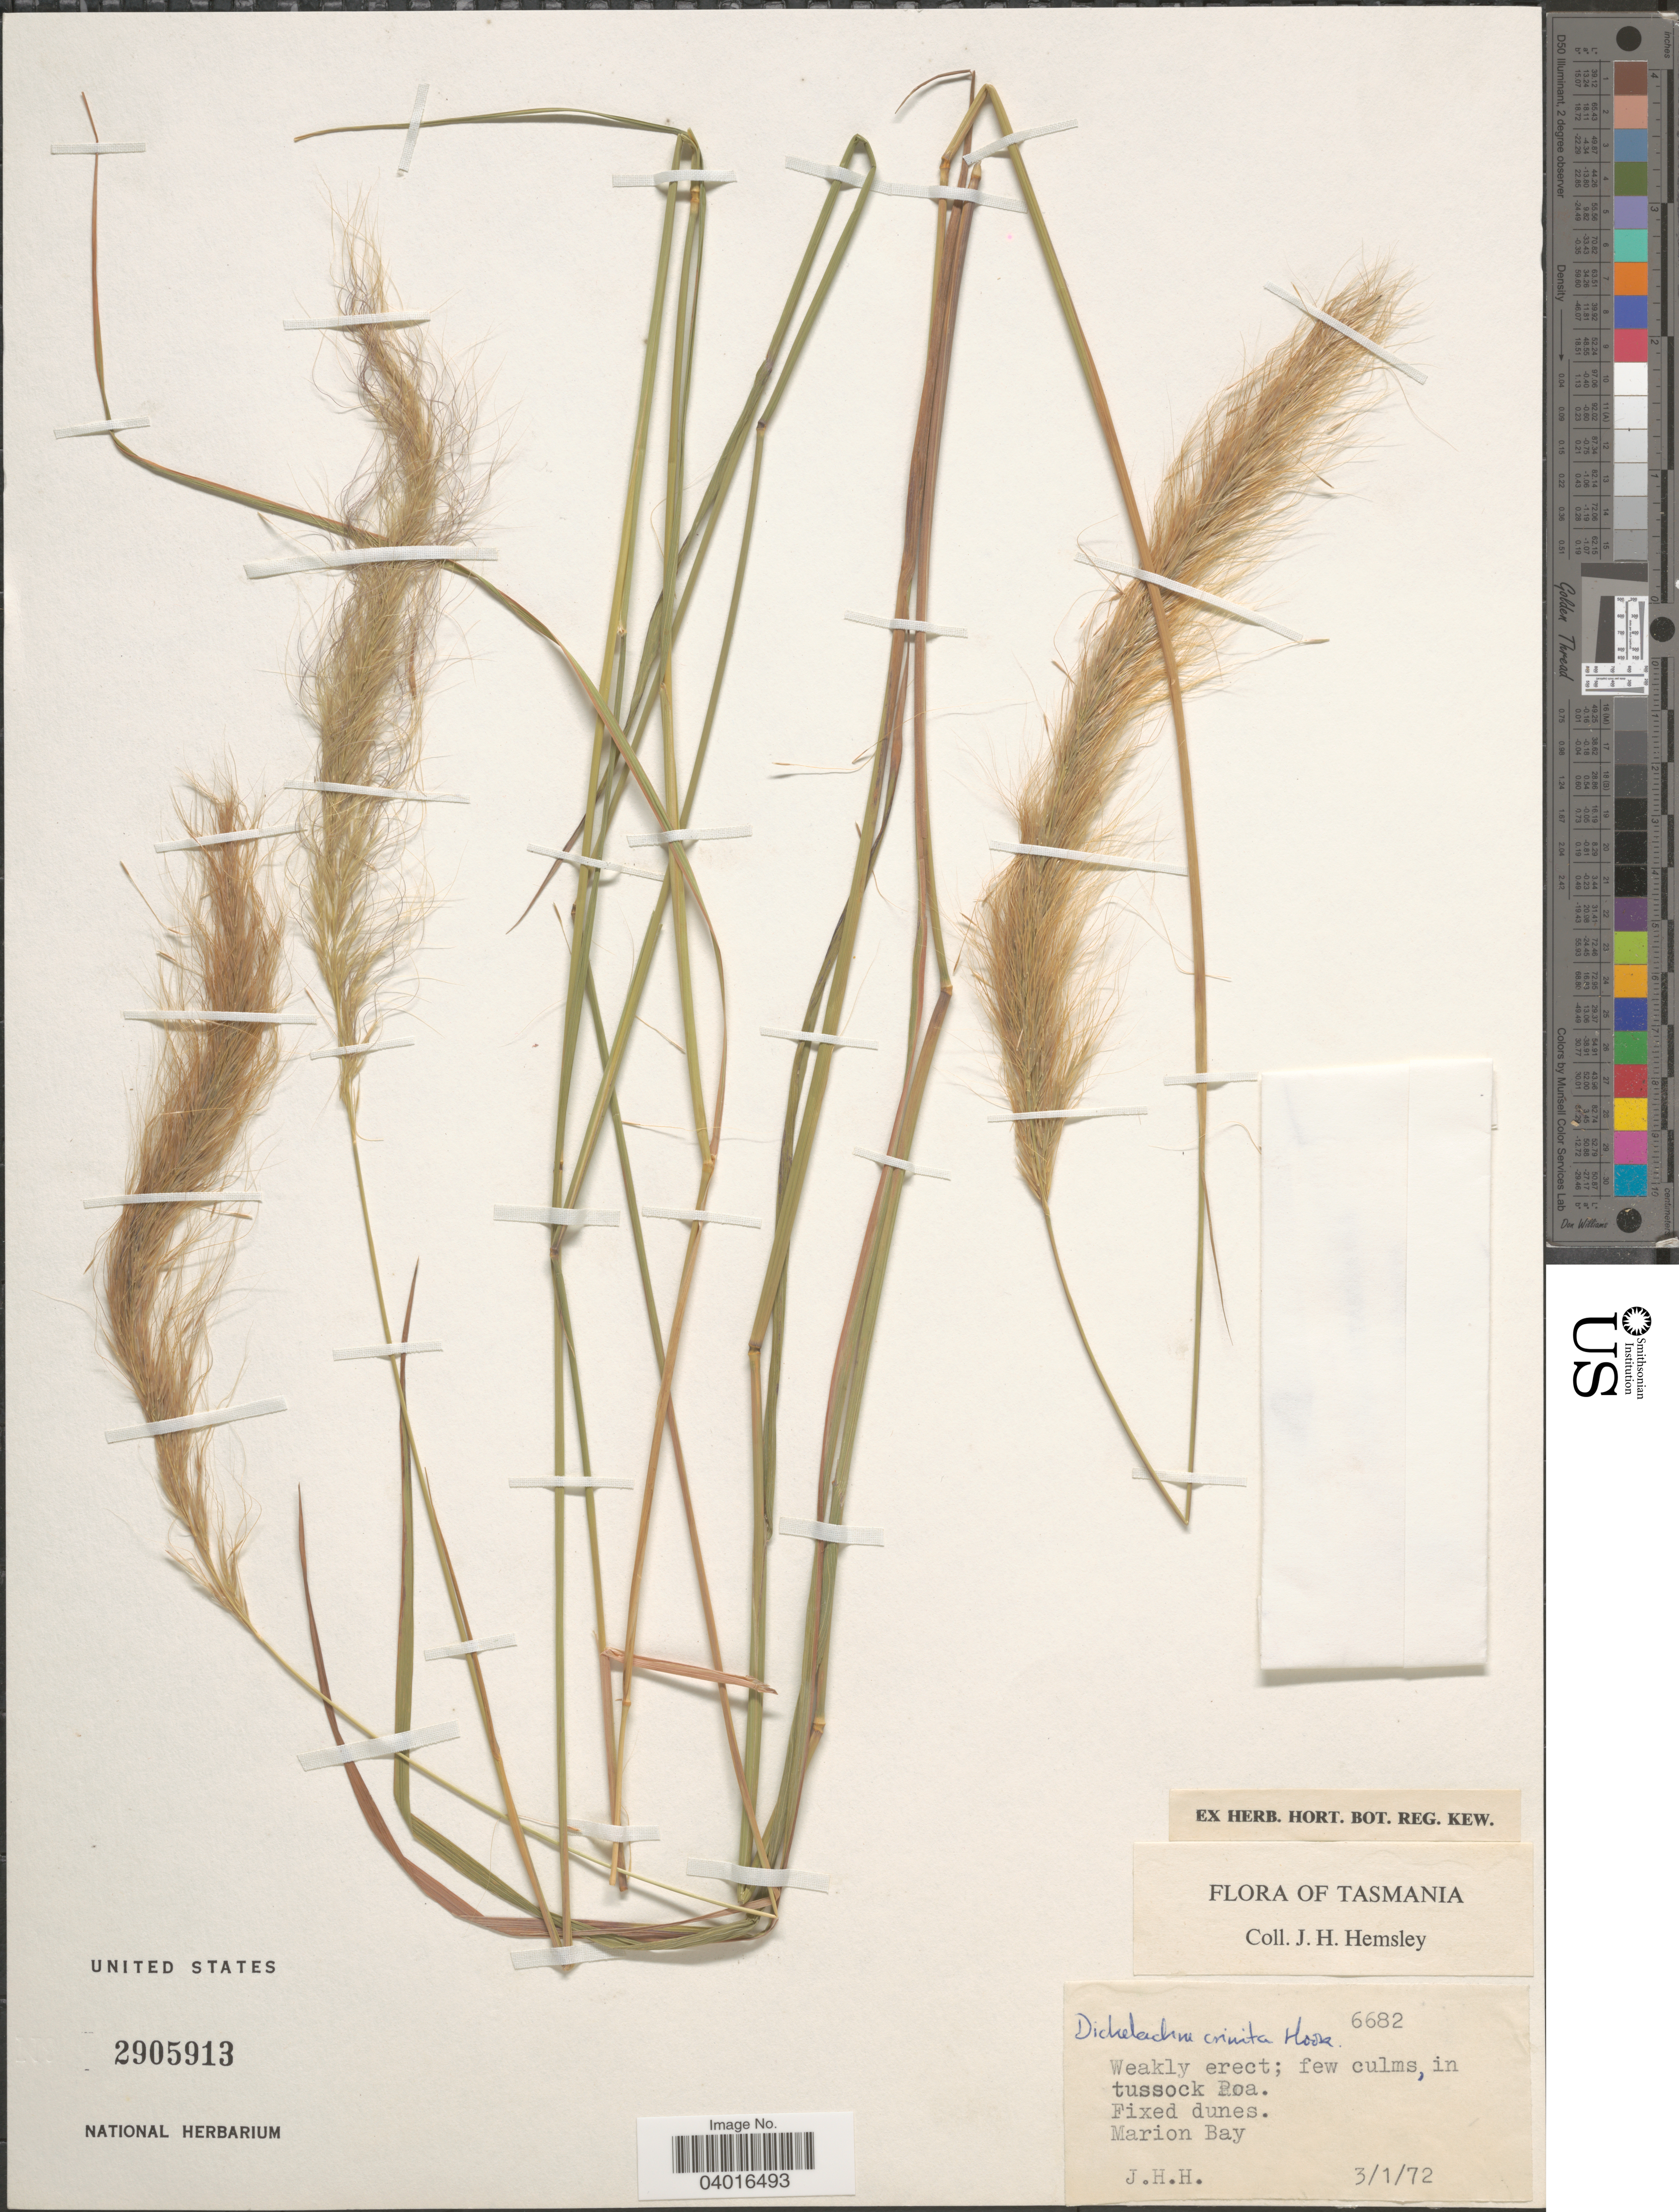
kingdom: Plantae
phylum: Tracheophyta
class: Liliopsida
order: Poales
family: Poaceae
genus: Dichelachne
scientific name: Dichelachne crinita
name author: Hook. f.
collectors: J. H. Hemsley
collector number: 6682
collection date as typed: Transcribed d/m/y: 3/1/72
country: Australia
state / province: Tasmania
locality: Marion Bay.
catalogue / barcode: US 2905913